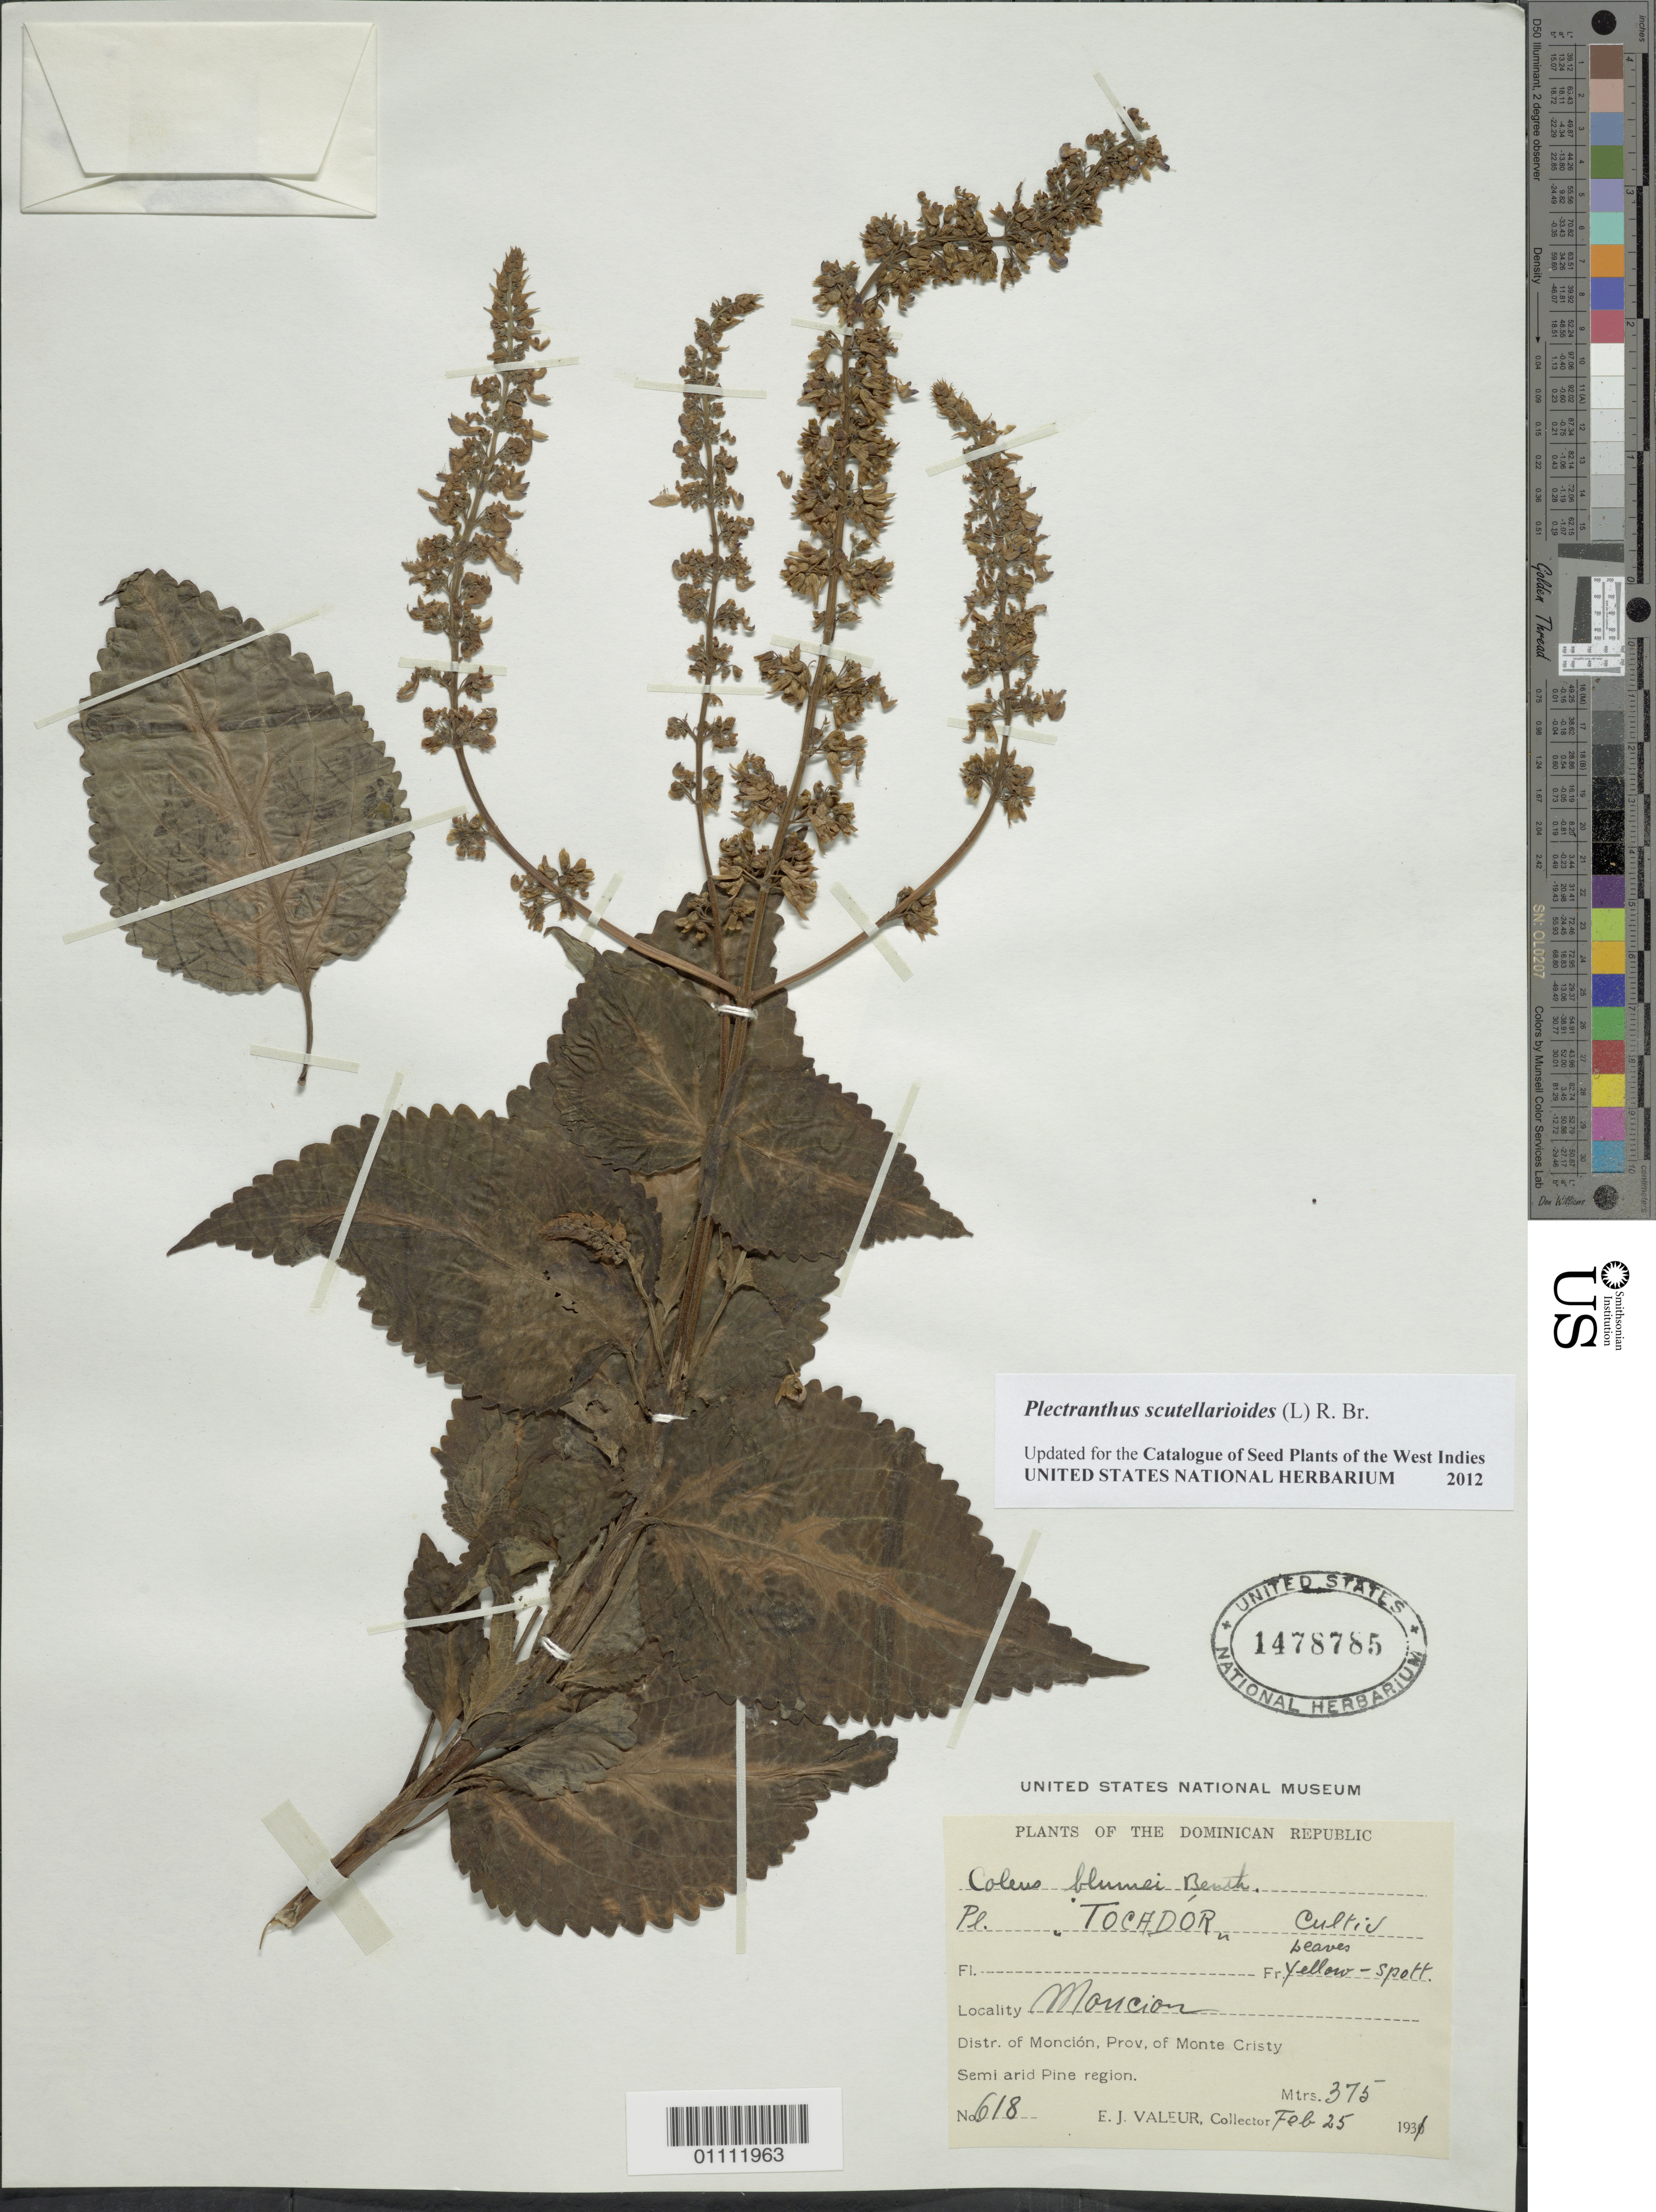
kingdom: Plantae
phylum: Tracheophyta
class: Magnoliopsida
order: Lamiales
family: Lamiaceae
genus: Plectranthus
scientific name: Plectranthus scutellarioides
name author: (L.) R. Br.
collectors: E. Valeur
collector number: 618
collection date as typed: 25 Feb 1931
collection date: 1931-02-25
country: Dominican Republic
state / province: Monte Cristi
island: Hispaniola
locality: Monción, Monción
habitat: Semi-arid Pine region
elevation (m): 375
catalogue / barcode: US 1478785